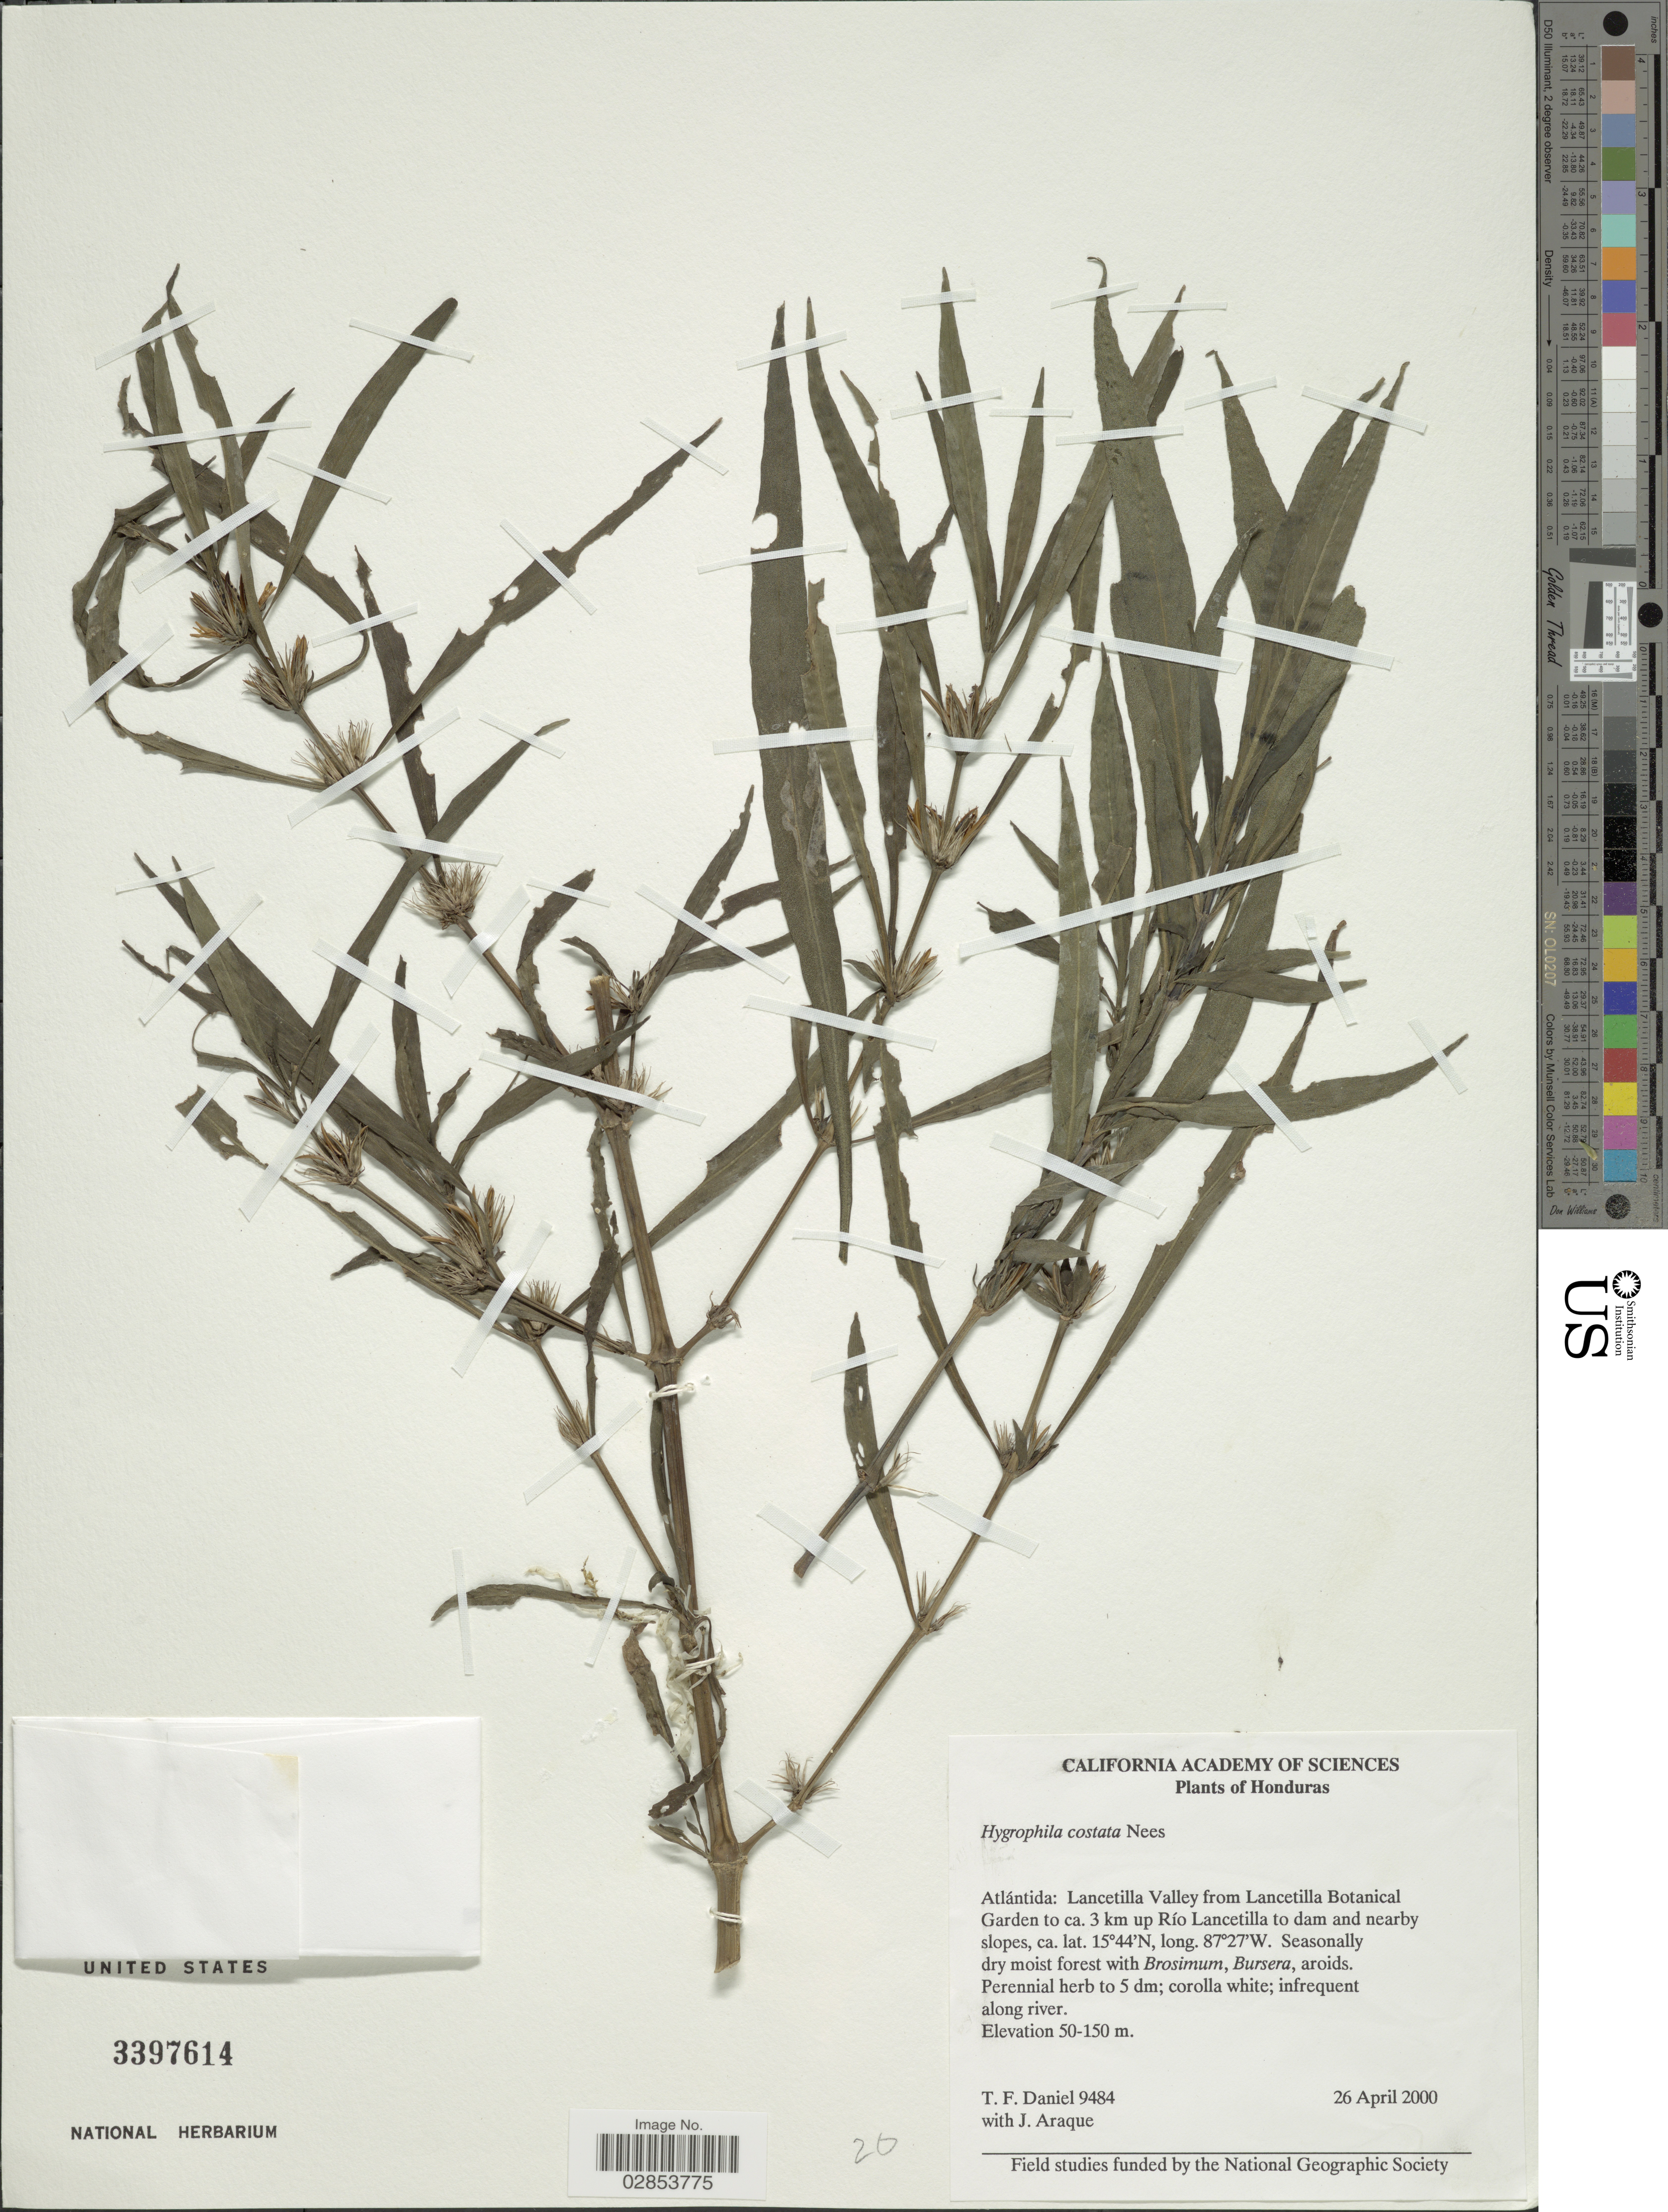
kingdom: Plantae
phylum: Tracheophyta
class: Magnoliopsida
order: Lamiales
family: Acanthaceae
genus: Hygrophila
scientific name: Hygrophila costata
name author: Nees & T. Nees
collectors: T. F. Daniel & J. Araque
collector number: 9484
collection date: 2000-04-26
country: Honduras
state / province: Atlántida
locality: Lancetilla Valley from Lancetilla Botanical Garden to ca. 3 km up Río Lancetilla to dam and nearby slopes.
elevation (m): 50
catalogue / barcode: US 3397614